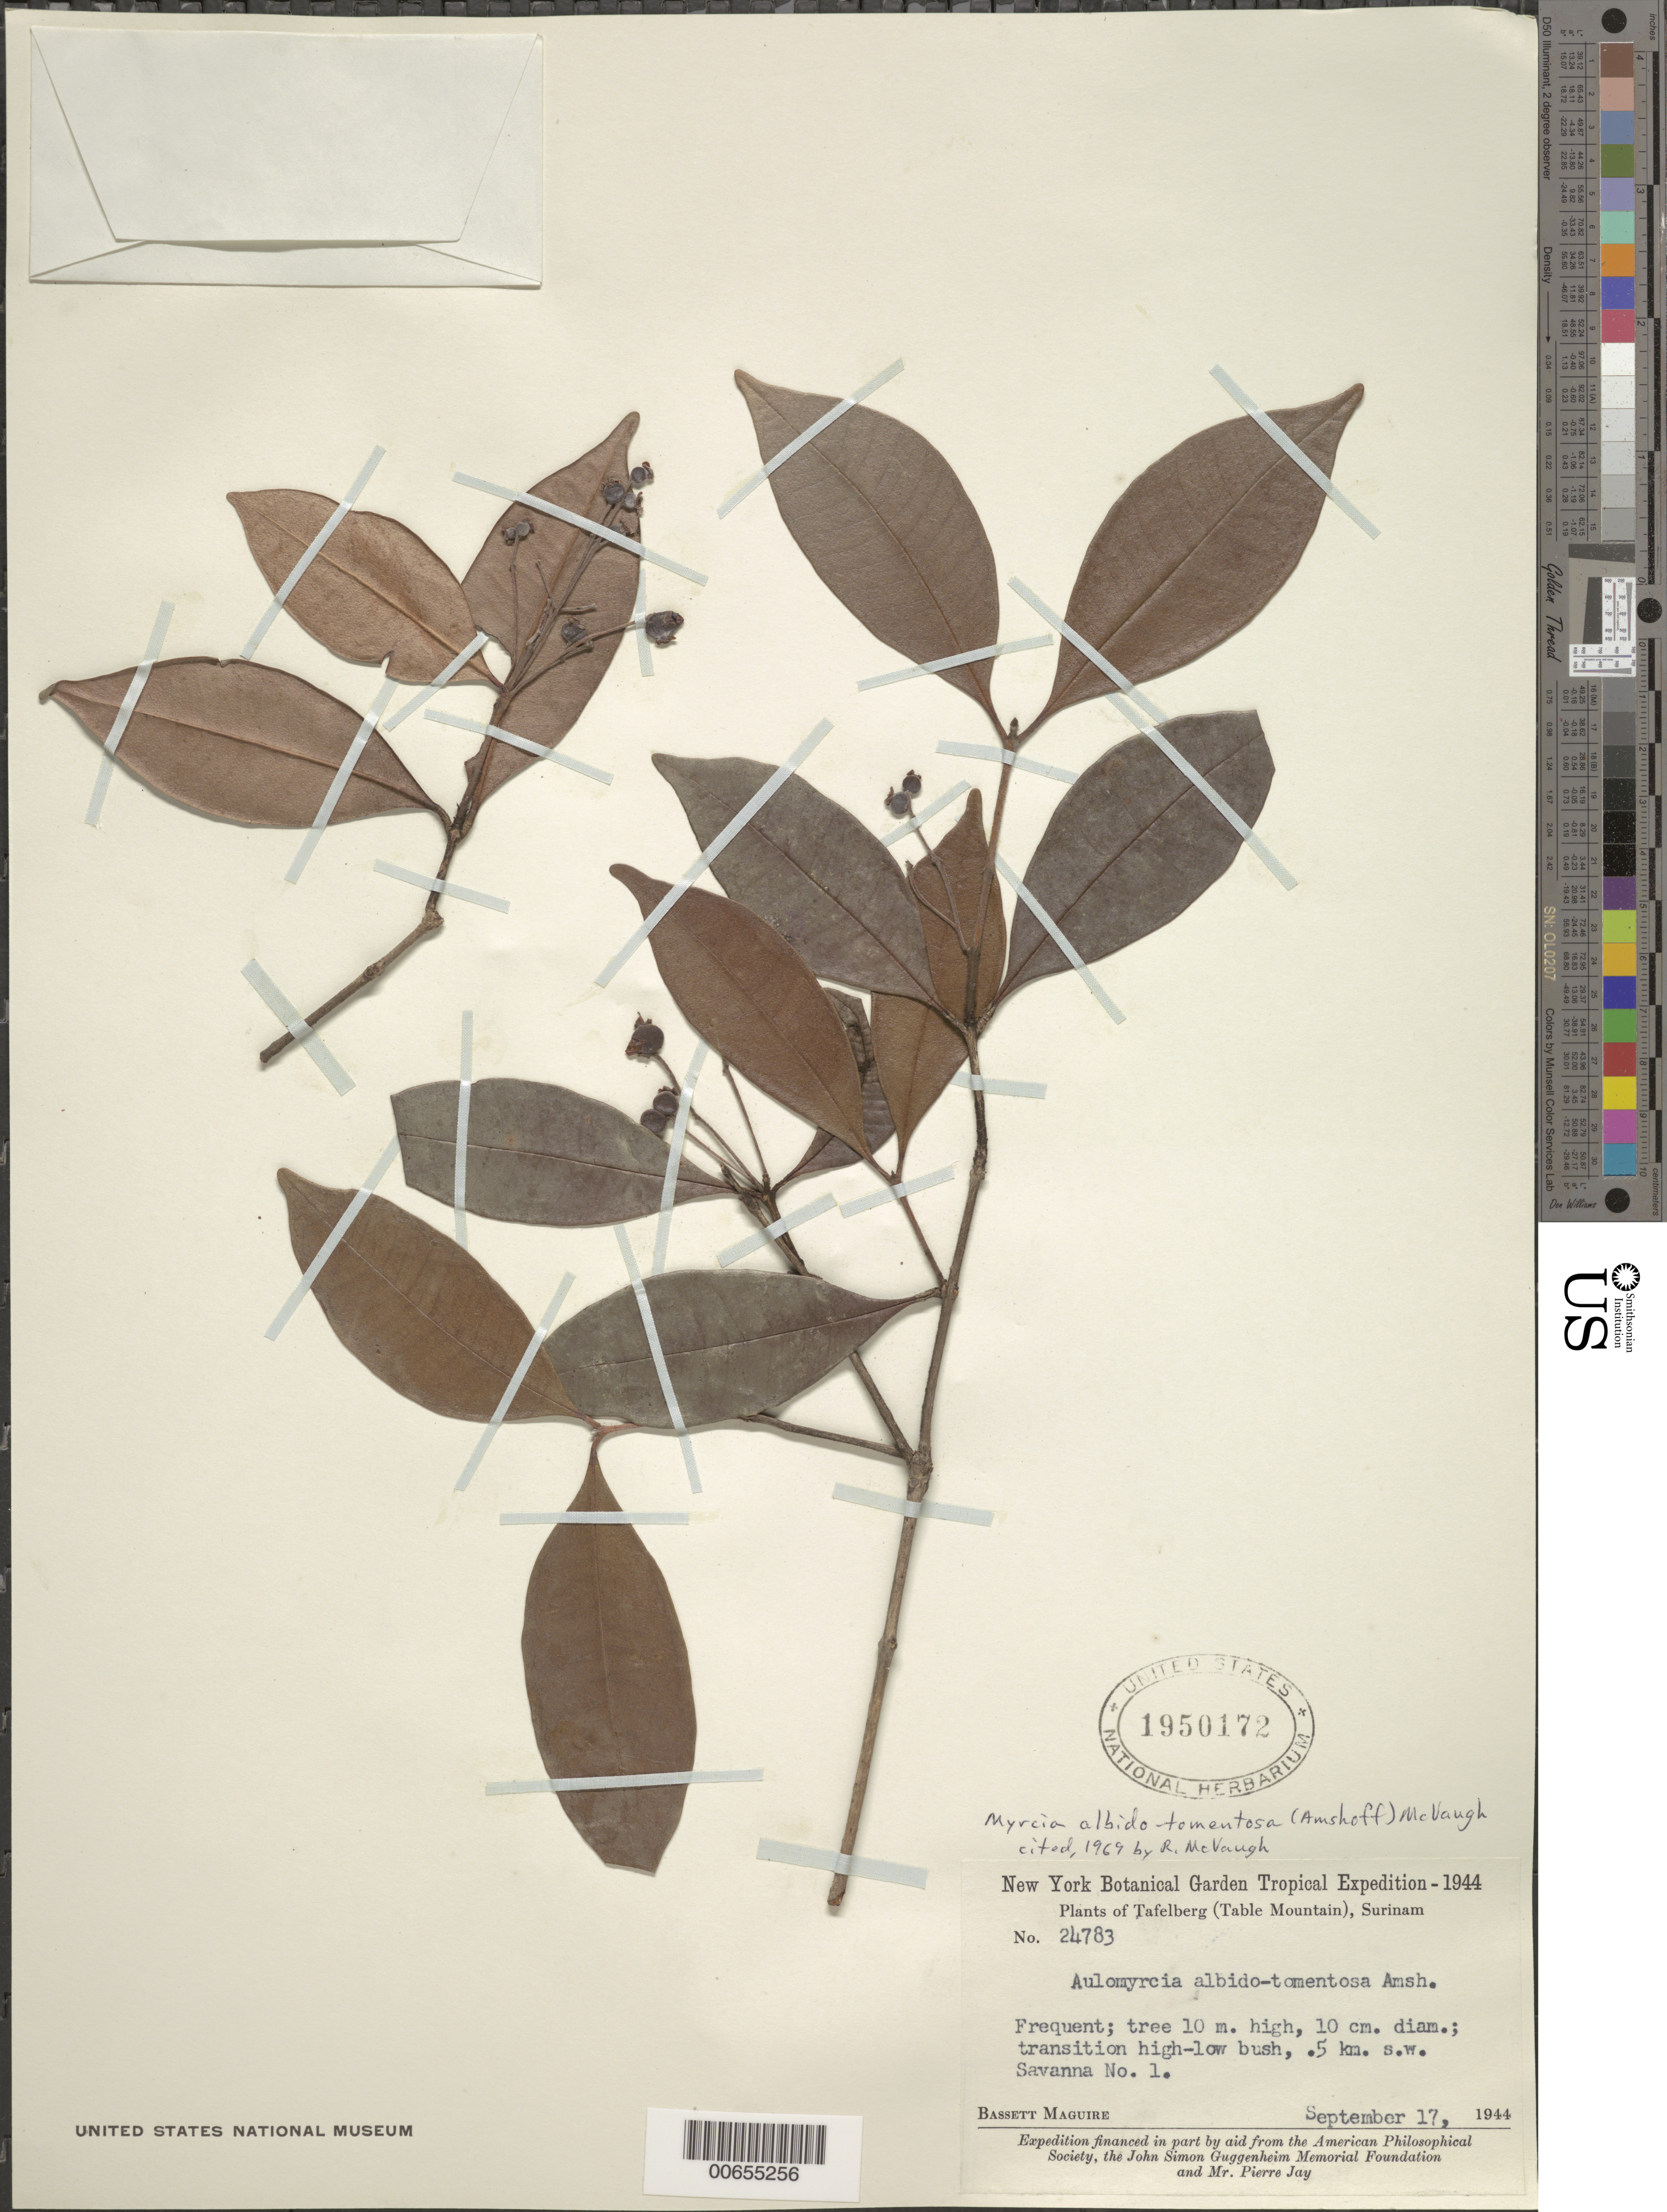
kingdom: Plantae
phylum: Tracheophyta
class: Magnoliopsida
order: Myrtales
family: Myrtaceae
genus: Myrcia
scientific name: Myrcia amazonica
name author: DC.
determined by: McVaugh, R.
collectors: B. Maguire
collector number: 24783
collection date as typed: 17-Sep-44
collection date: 1944-09-17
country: Suriname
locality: Tafelberg (Table Mountain), Savanna I, 0.5 km SW of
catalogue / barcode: US 1950172